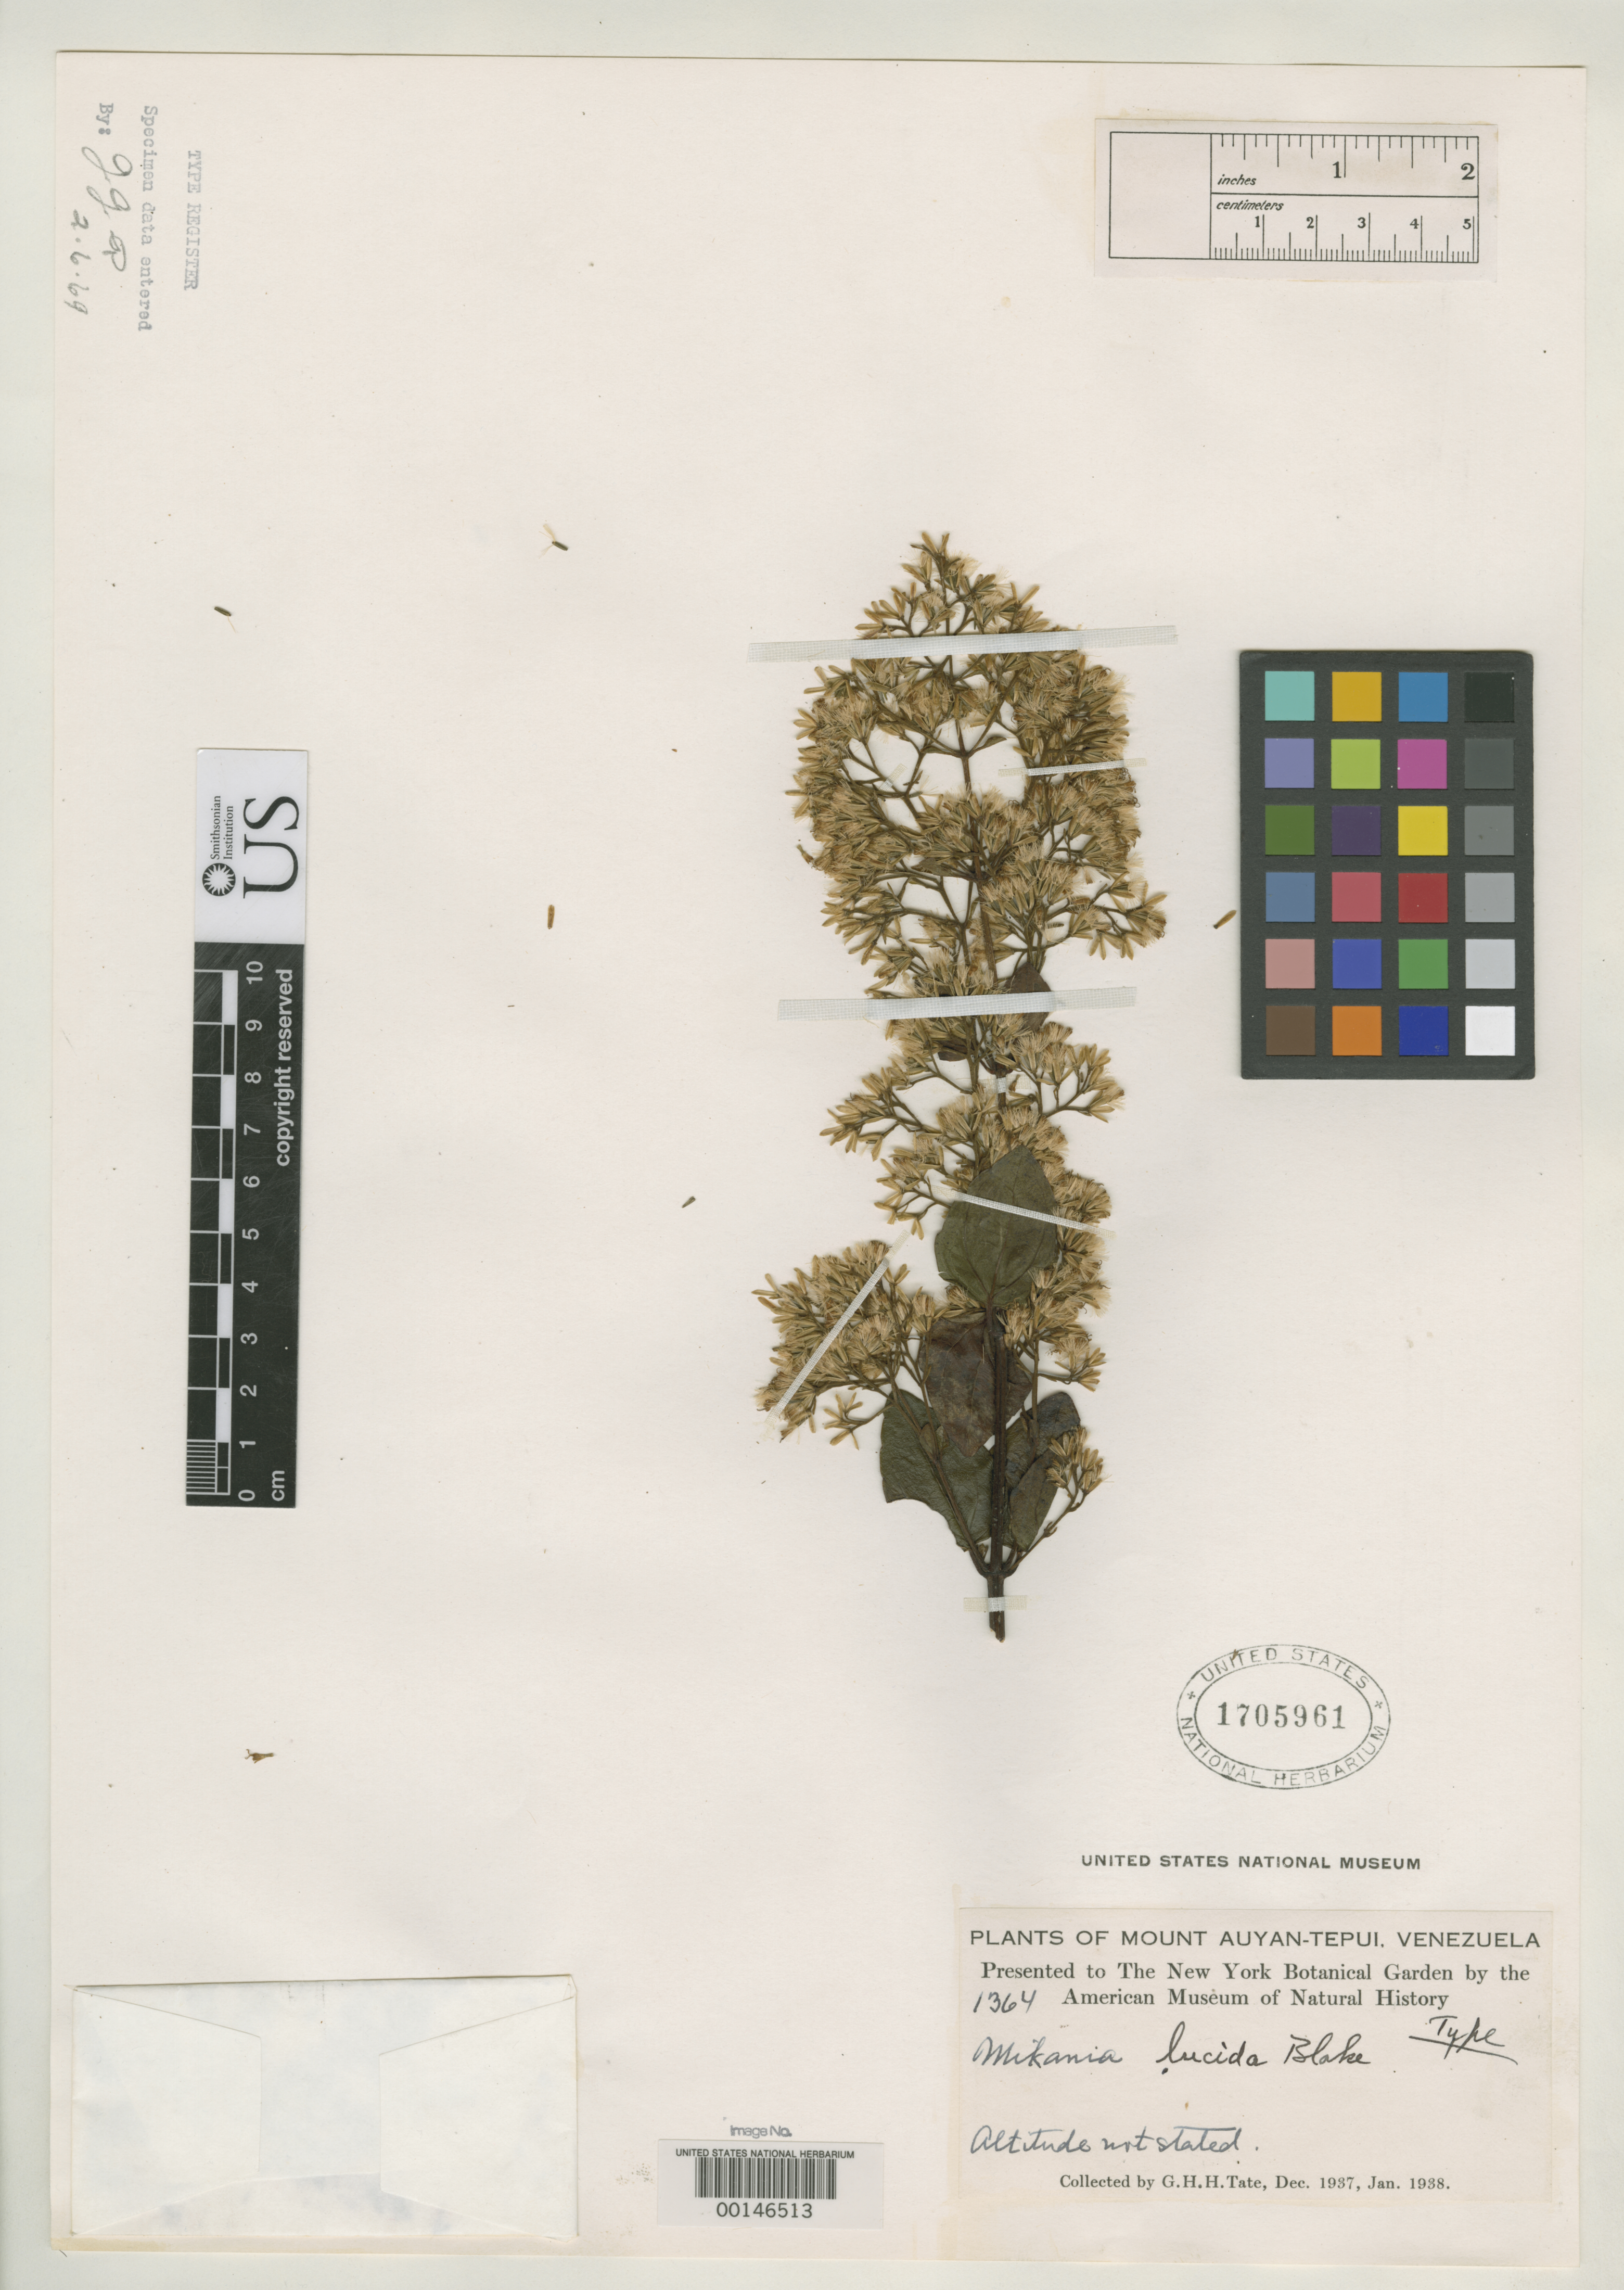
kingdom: Plantae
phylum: Tracheophyta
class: Magnoliopsida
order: Asterales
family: Asteraceae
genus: Mikania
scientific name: Mikania lucida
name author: S.F. Blake in Gleason & Killip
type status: Holotype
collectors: G. H. H.Tate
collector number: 1364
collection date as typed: Dec 1937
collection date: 1937-12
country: Venezuela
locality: Mt. Auyantepui.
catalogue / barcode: US 1705961